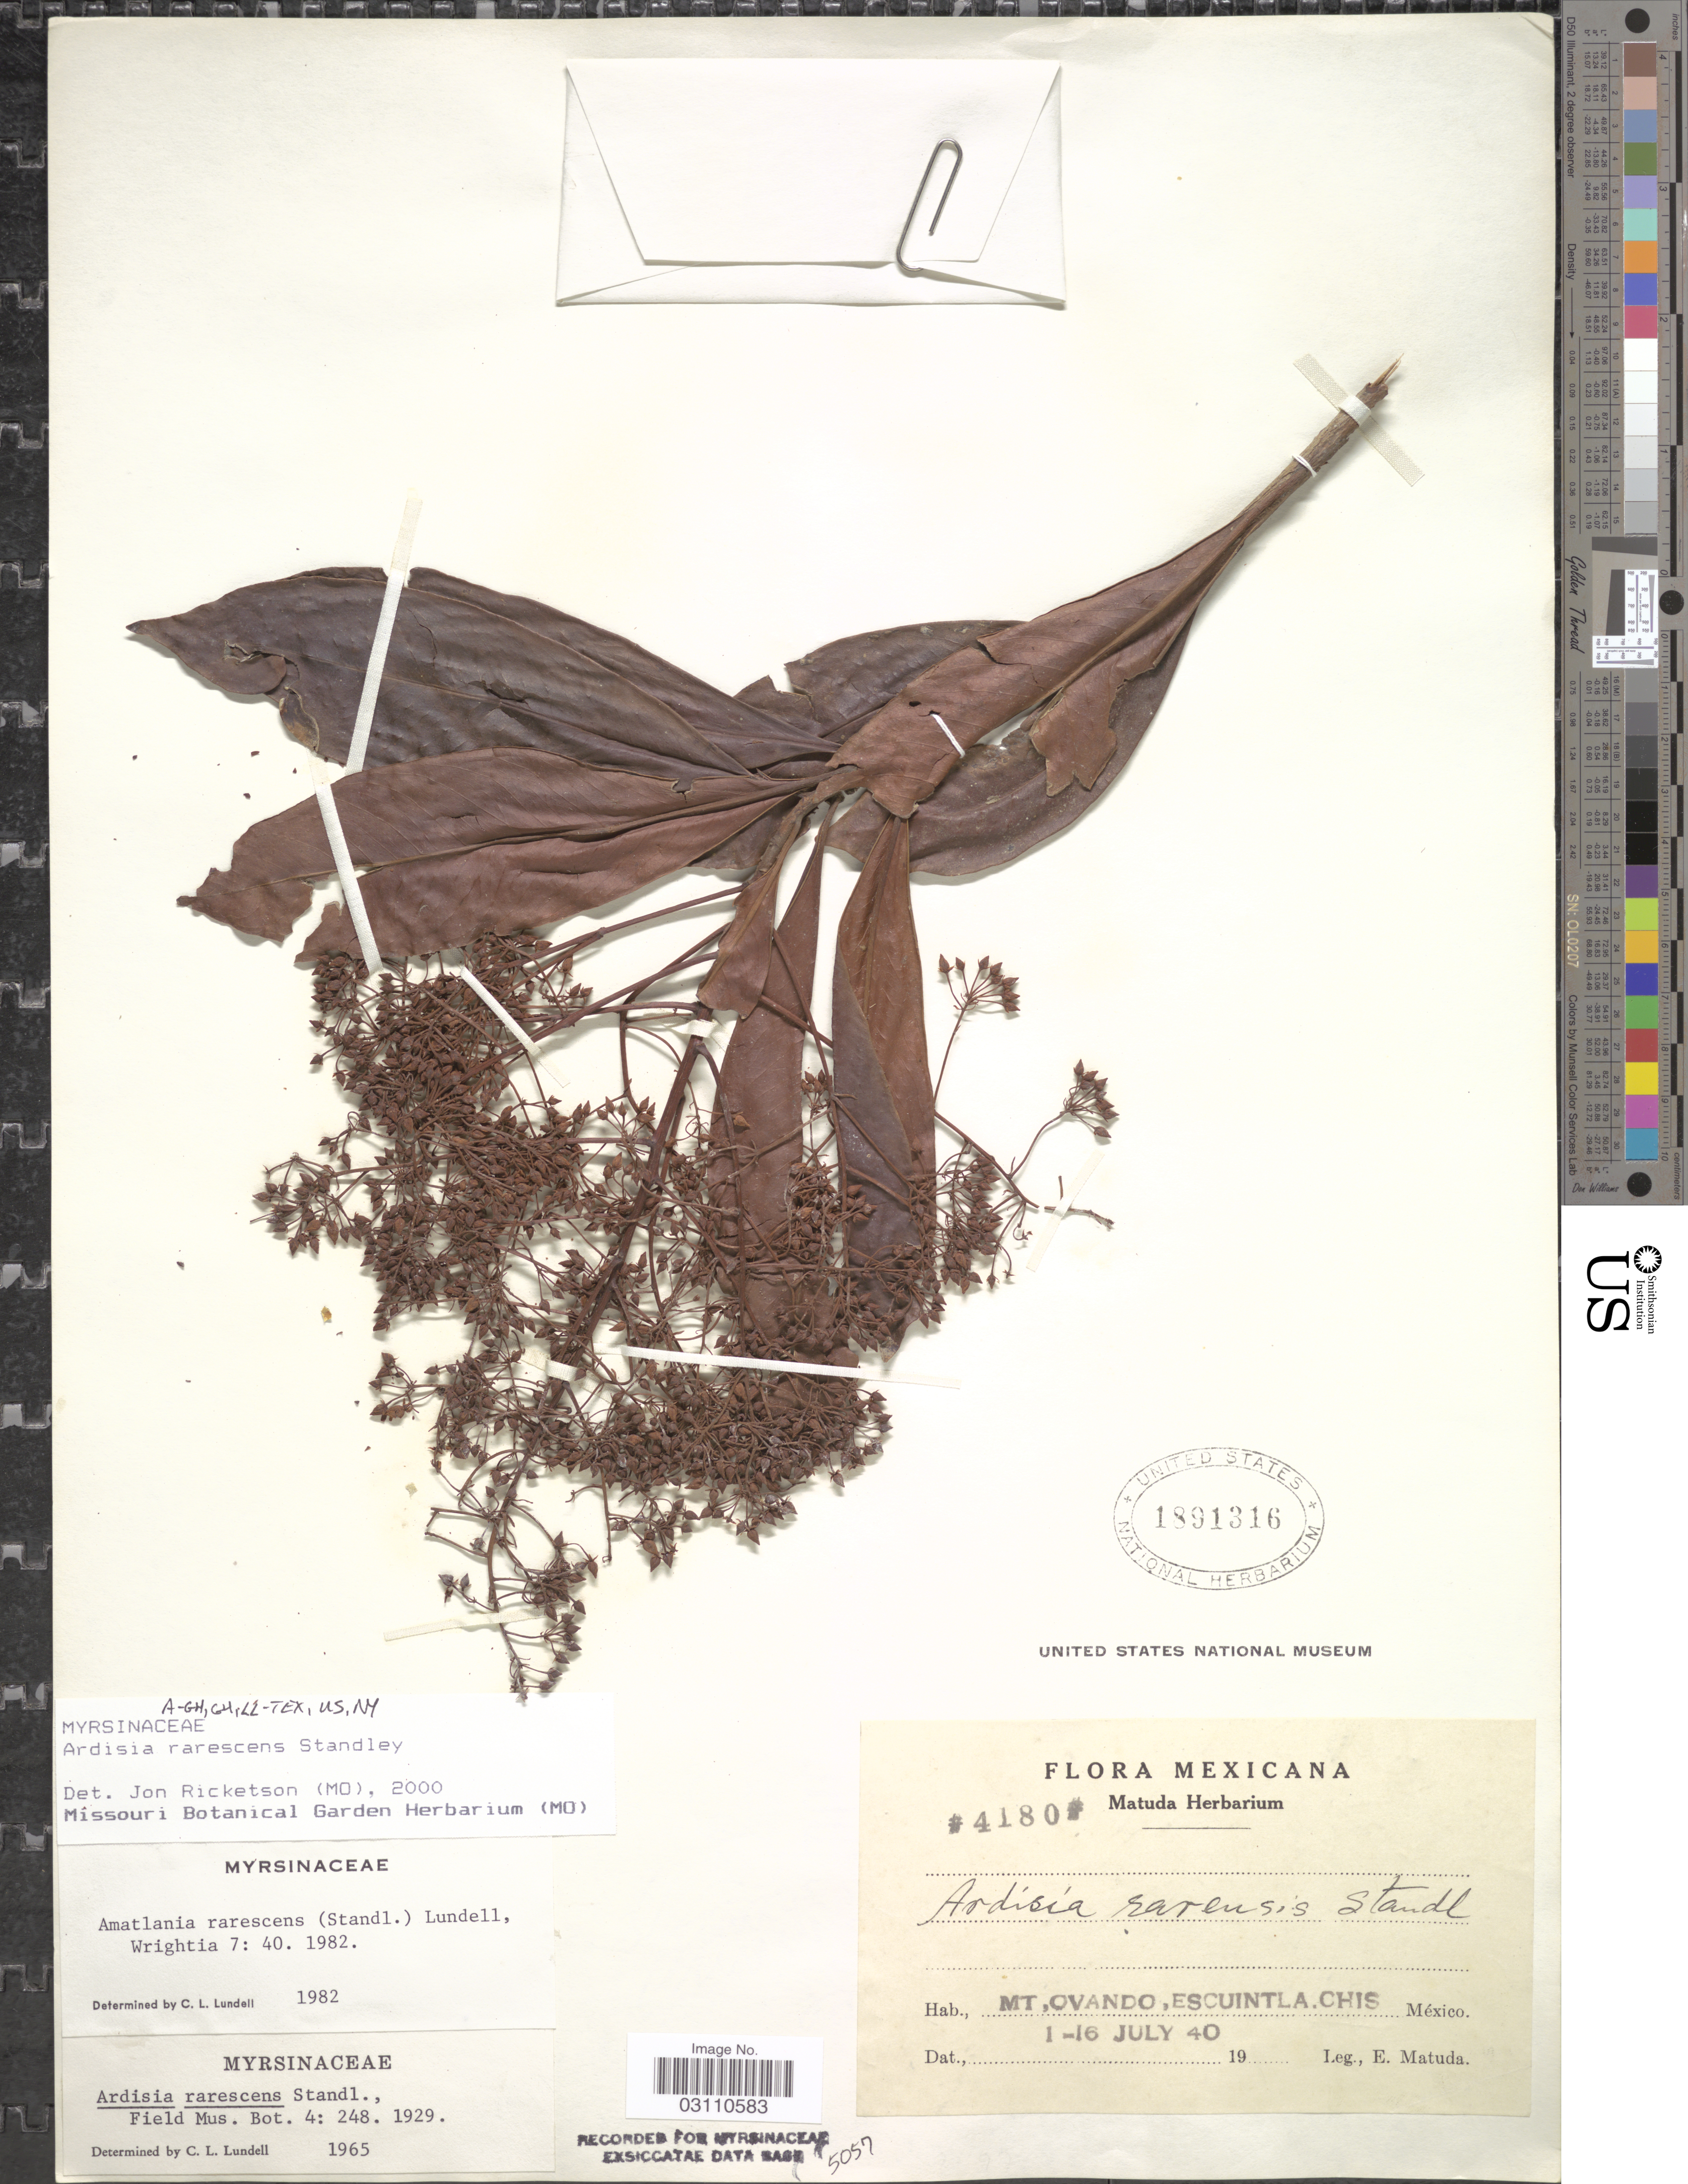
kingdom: Plantae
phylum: Tracheophyta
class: Magnoliopsida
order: Ericales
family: Primulaceae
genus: Ardisia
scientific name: Ardisia rarescens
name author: Standl.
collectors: E. Matuda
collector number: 4180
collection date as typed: Transcribed d/m/y: 1/7/40 to 16/7/40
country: Mexico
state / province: Chiapas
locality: Mt. Ovando, Escuintla.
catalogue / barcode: US 1891316